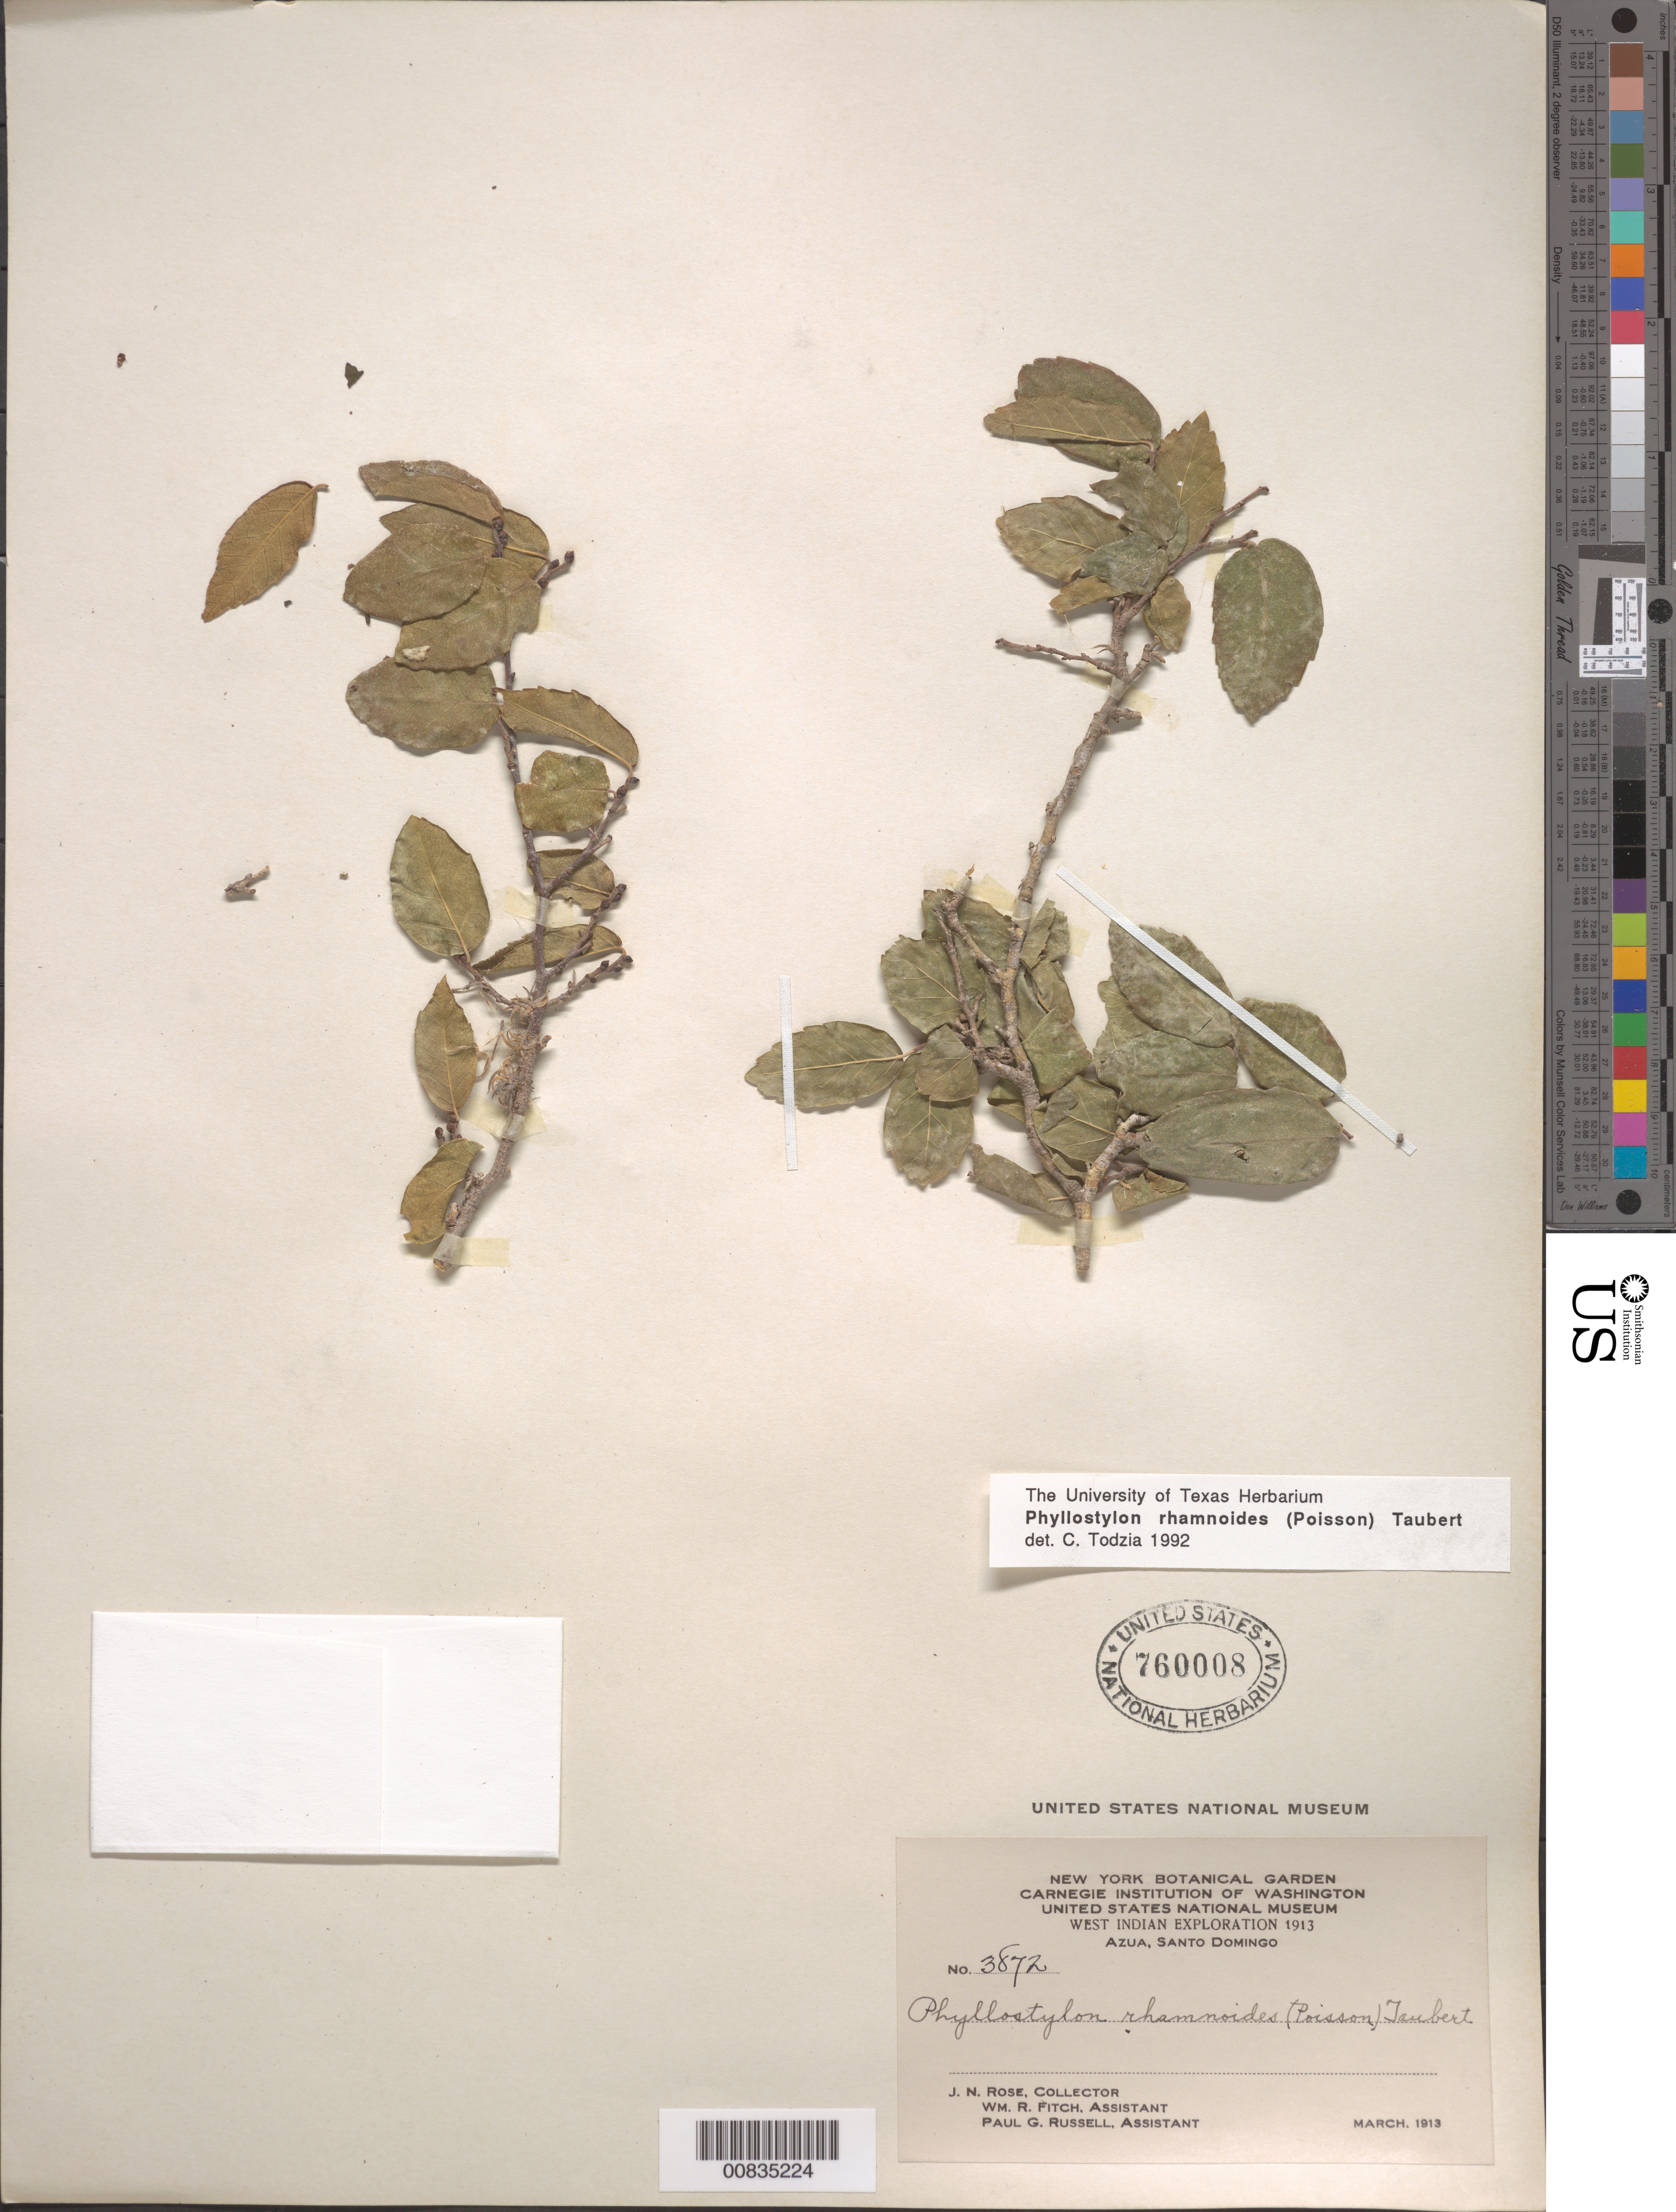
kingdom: Plantae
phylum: Tracheophyta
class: Magnoliopsida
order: Rosales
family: Ulmaceae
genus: Phyllostylon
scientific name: Phyllostylon rhamnoides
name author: (J. Poiss.) Taub.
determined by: Todzia, C. A., (TEX), University of Texas Austin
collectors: J. N. Rose, W. R. Fitch & P. G. Russell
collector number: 3872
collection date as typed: Mar 1913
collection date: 1913-03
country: Dominican Republic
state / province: Azua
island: Hispaniola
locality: Azua, Santo Domingo.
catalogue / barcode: US 760008